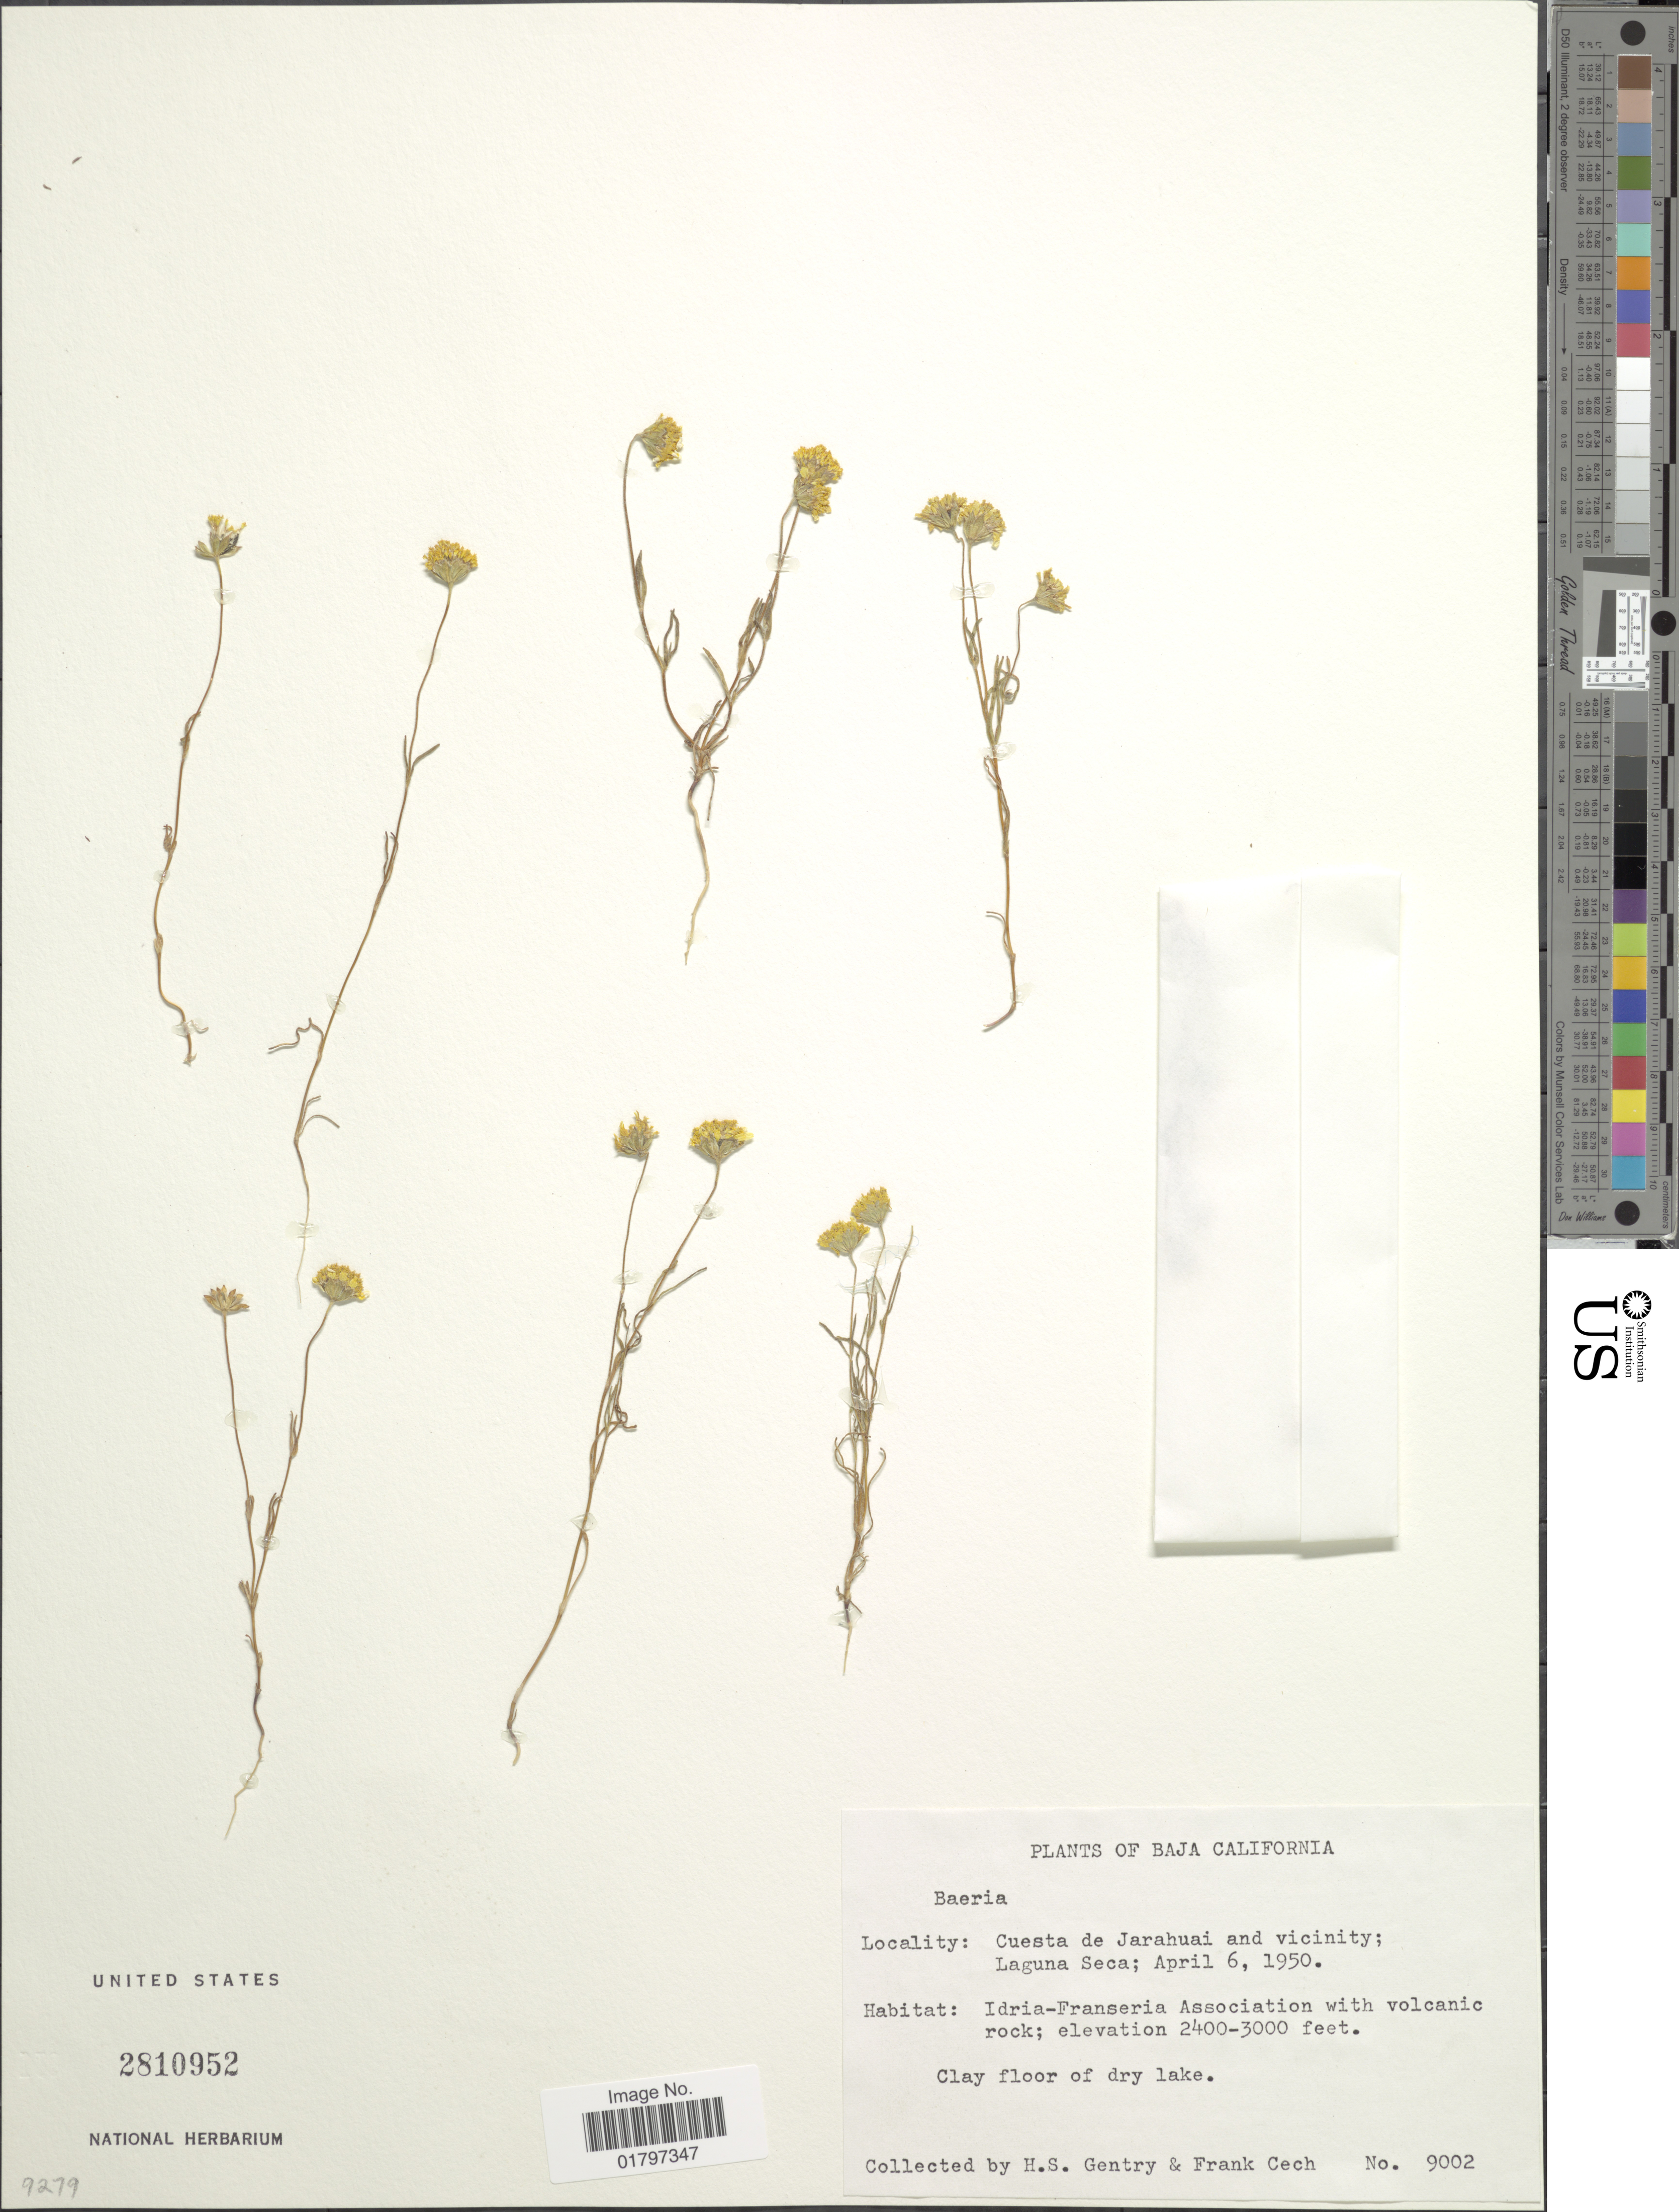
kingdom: Plantae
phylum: Tracheophyta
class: Magnoliopsida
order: Asterales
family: Asteraceae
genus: Lasthenia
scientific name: Lasthenia chrysostoma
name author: (Fisch. & C.A. Mey.) Greene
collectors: H. S. Gentry & F. Cech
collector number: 9002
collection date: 1950-04-06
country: Mexico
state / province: Baja California Sur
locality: Cuesta de Jarahuai and vicinity; Laguna Seca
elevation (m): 732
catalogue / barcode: US 2810952